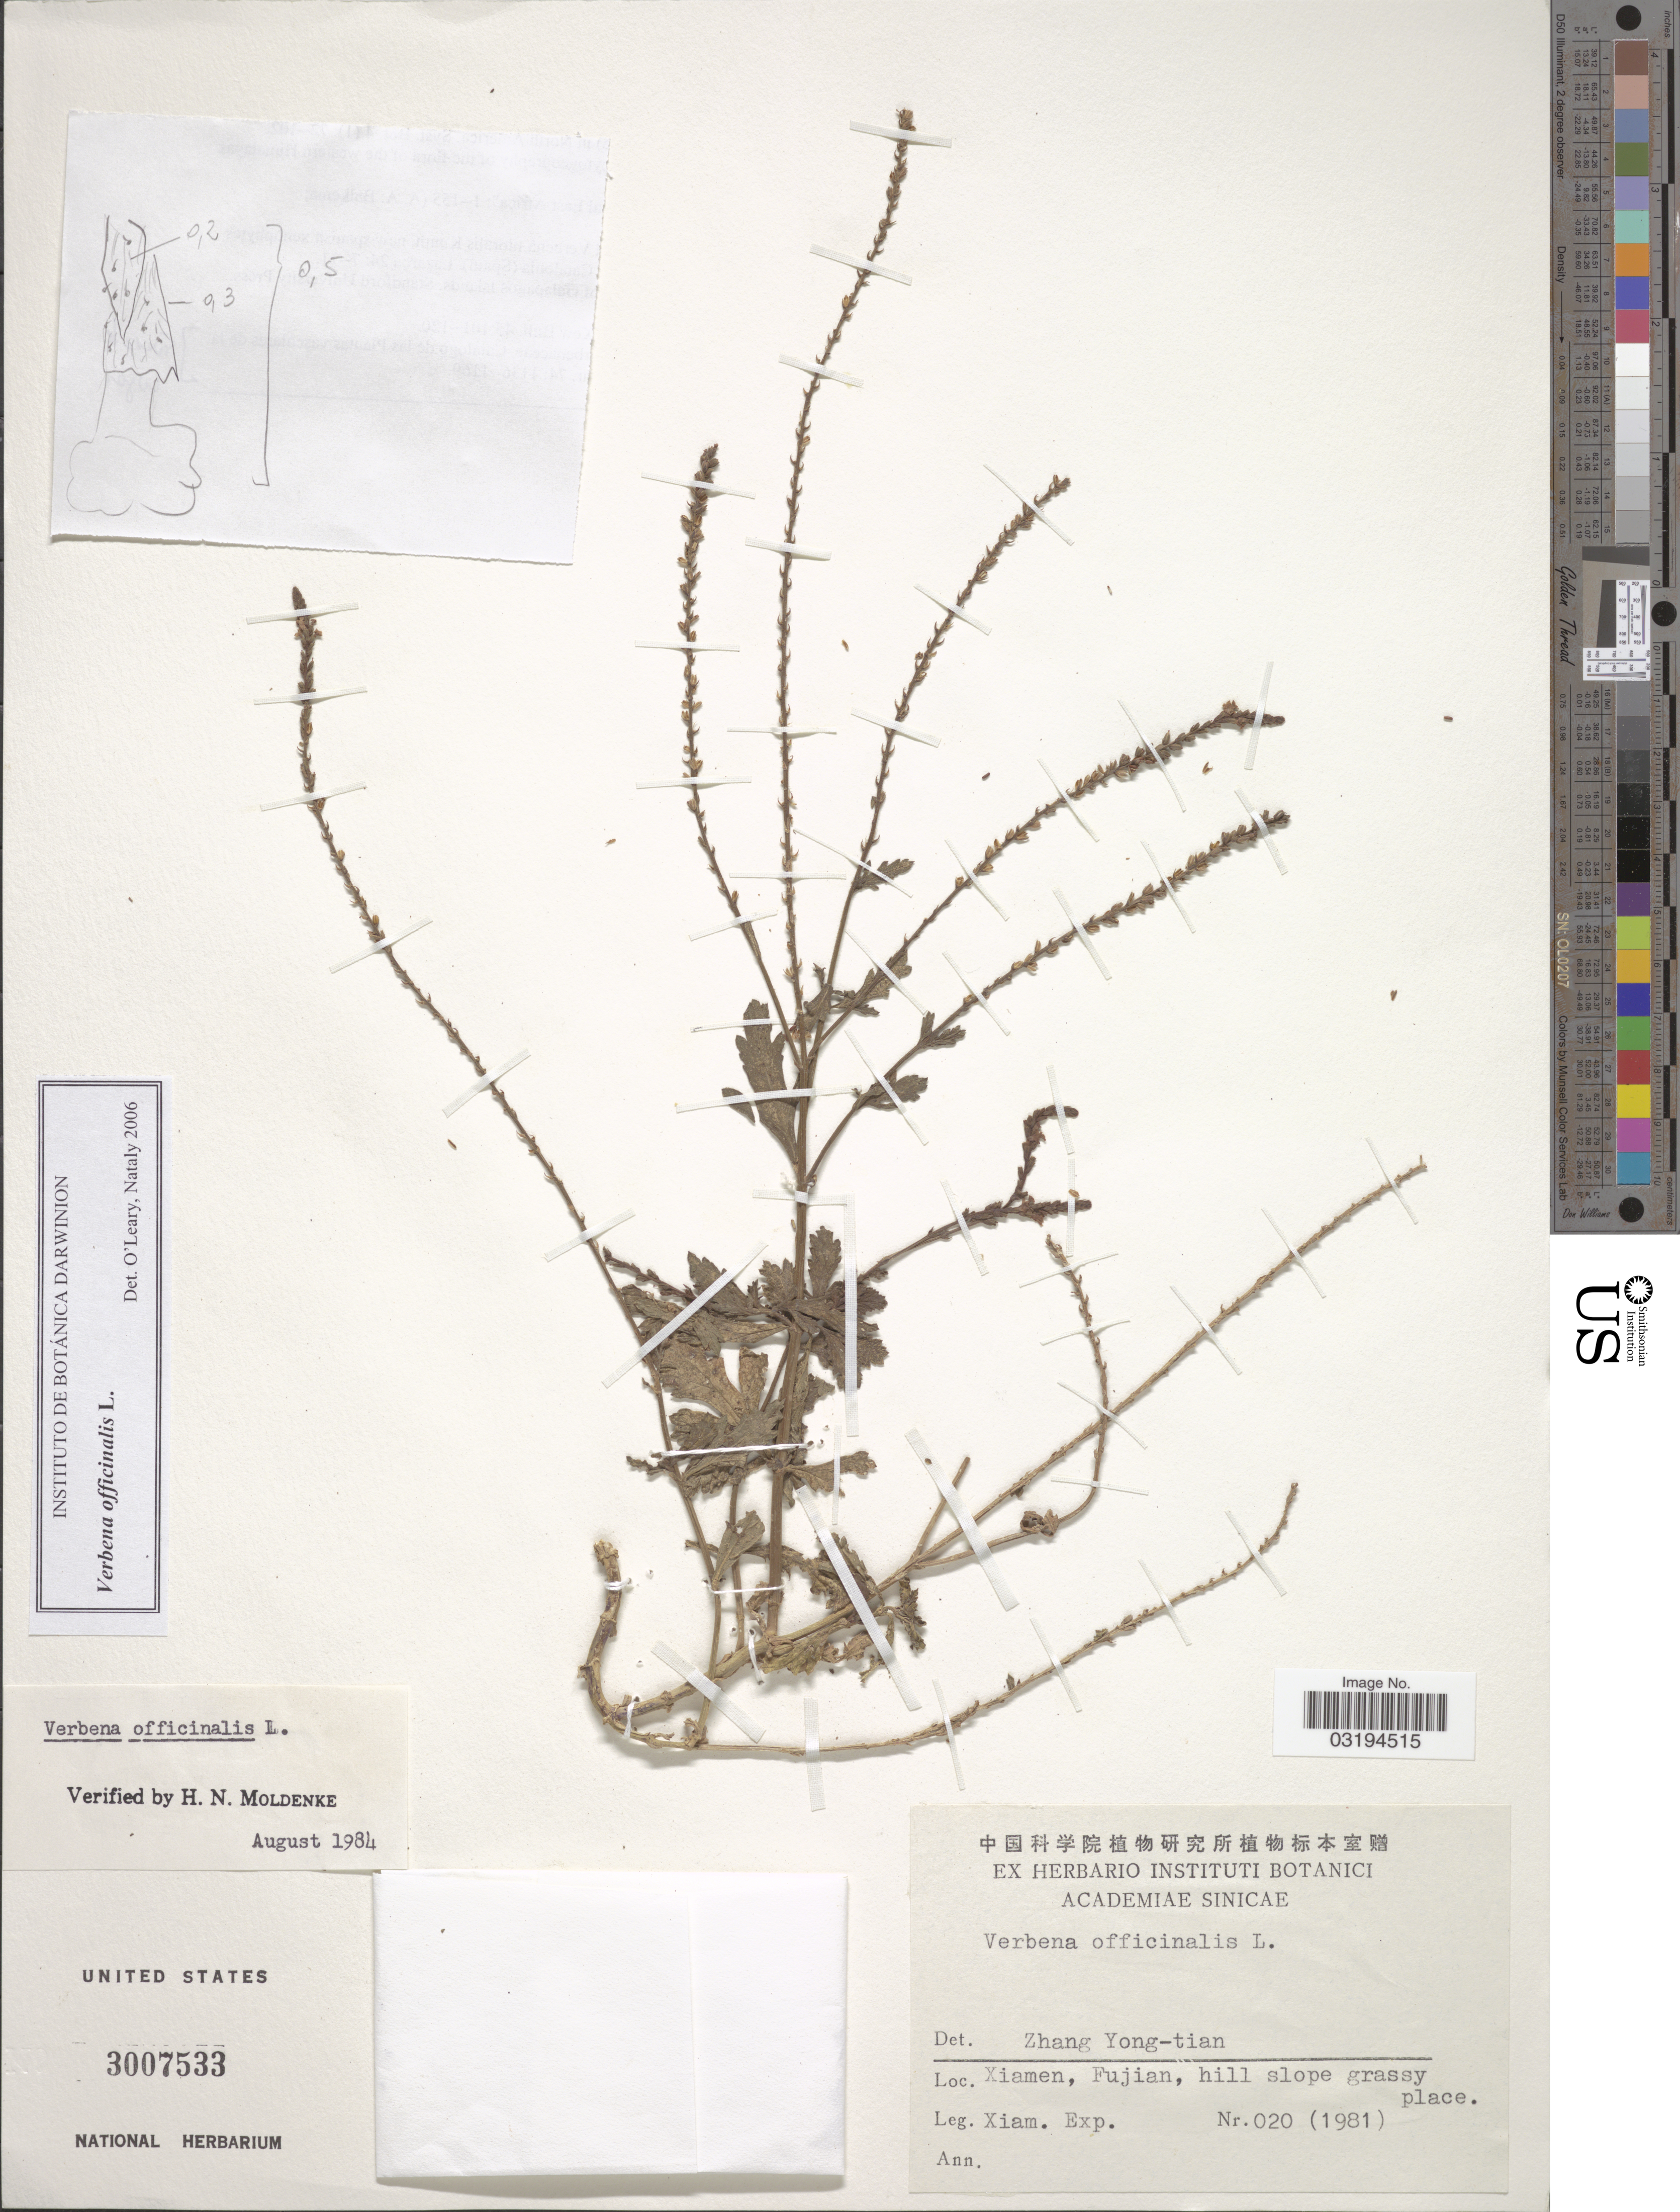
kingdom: Plantae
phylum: Tracheophyta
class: Magnoliopsida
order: Lamiales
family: Verbenaceae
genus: Verbena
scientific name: Verbena officinalis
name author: L.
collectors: Xiamen Expedition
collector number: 020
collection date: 1981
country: China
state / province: Fujian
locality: Xiamen, hill slope grassy place.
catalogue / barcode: US 3007533